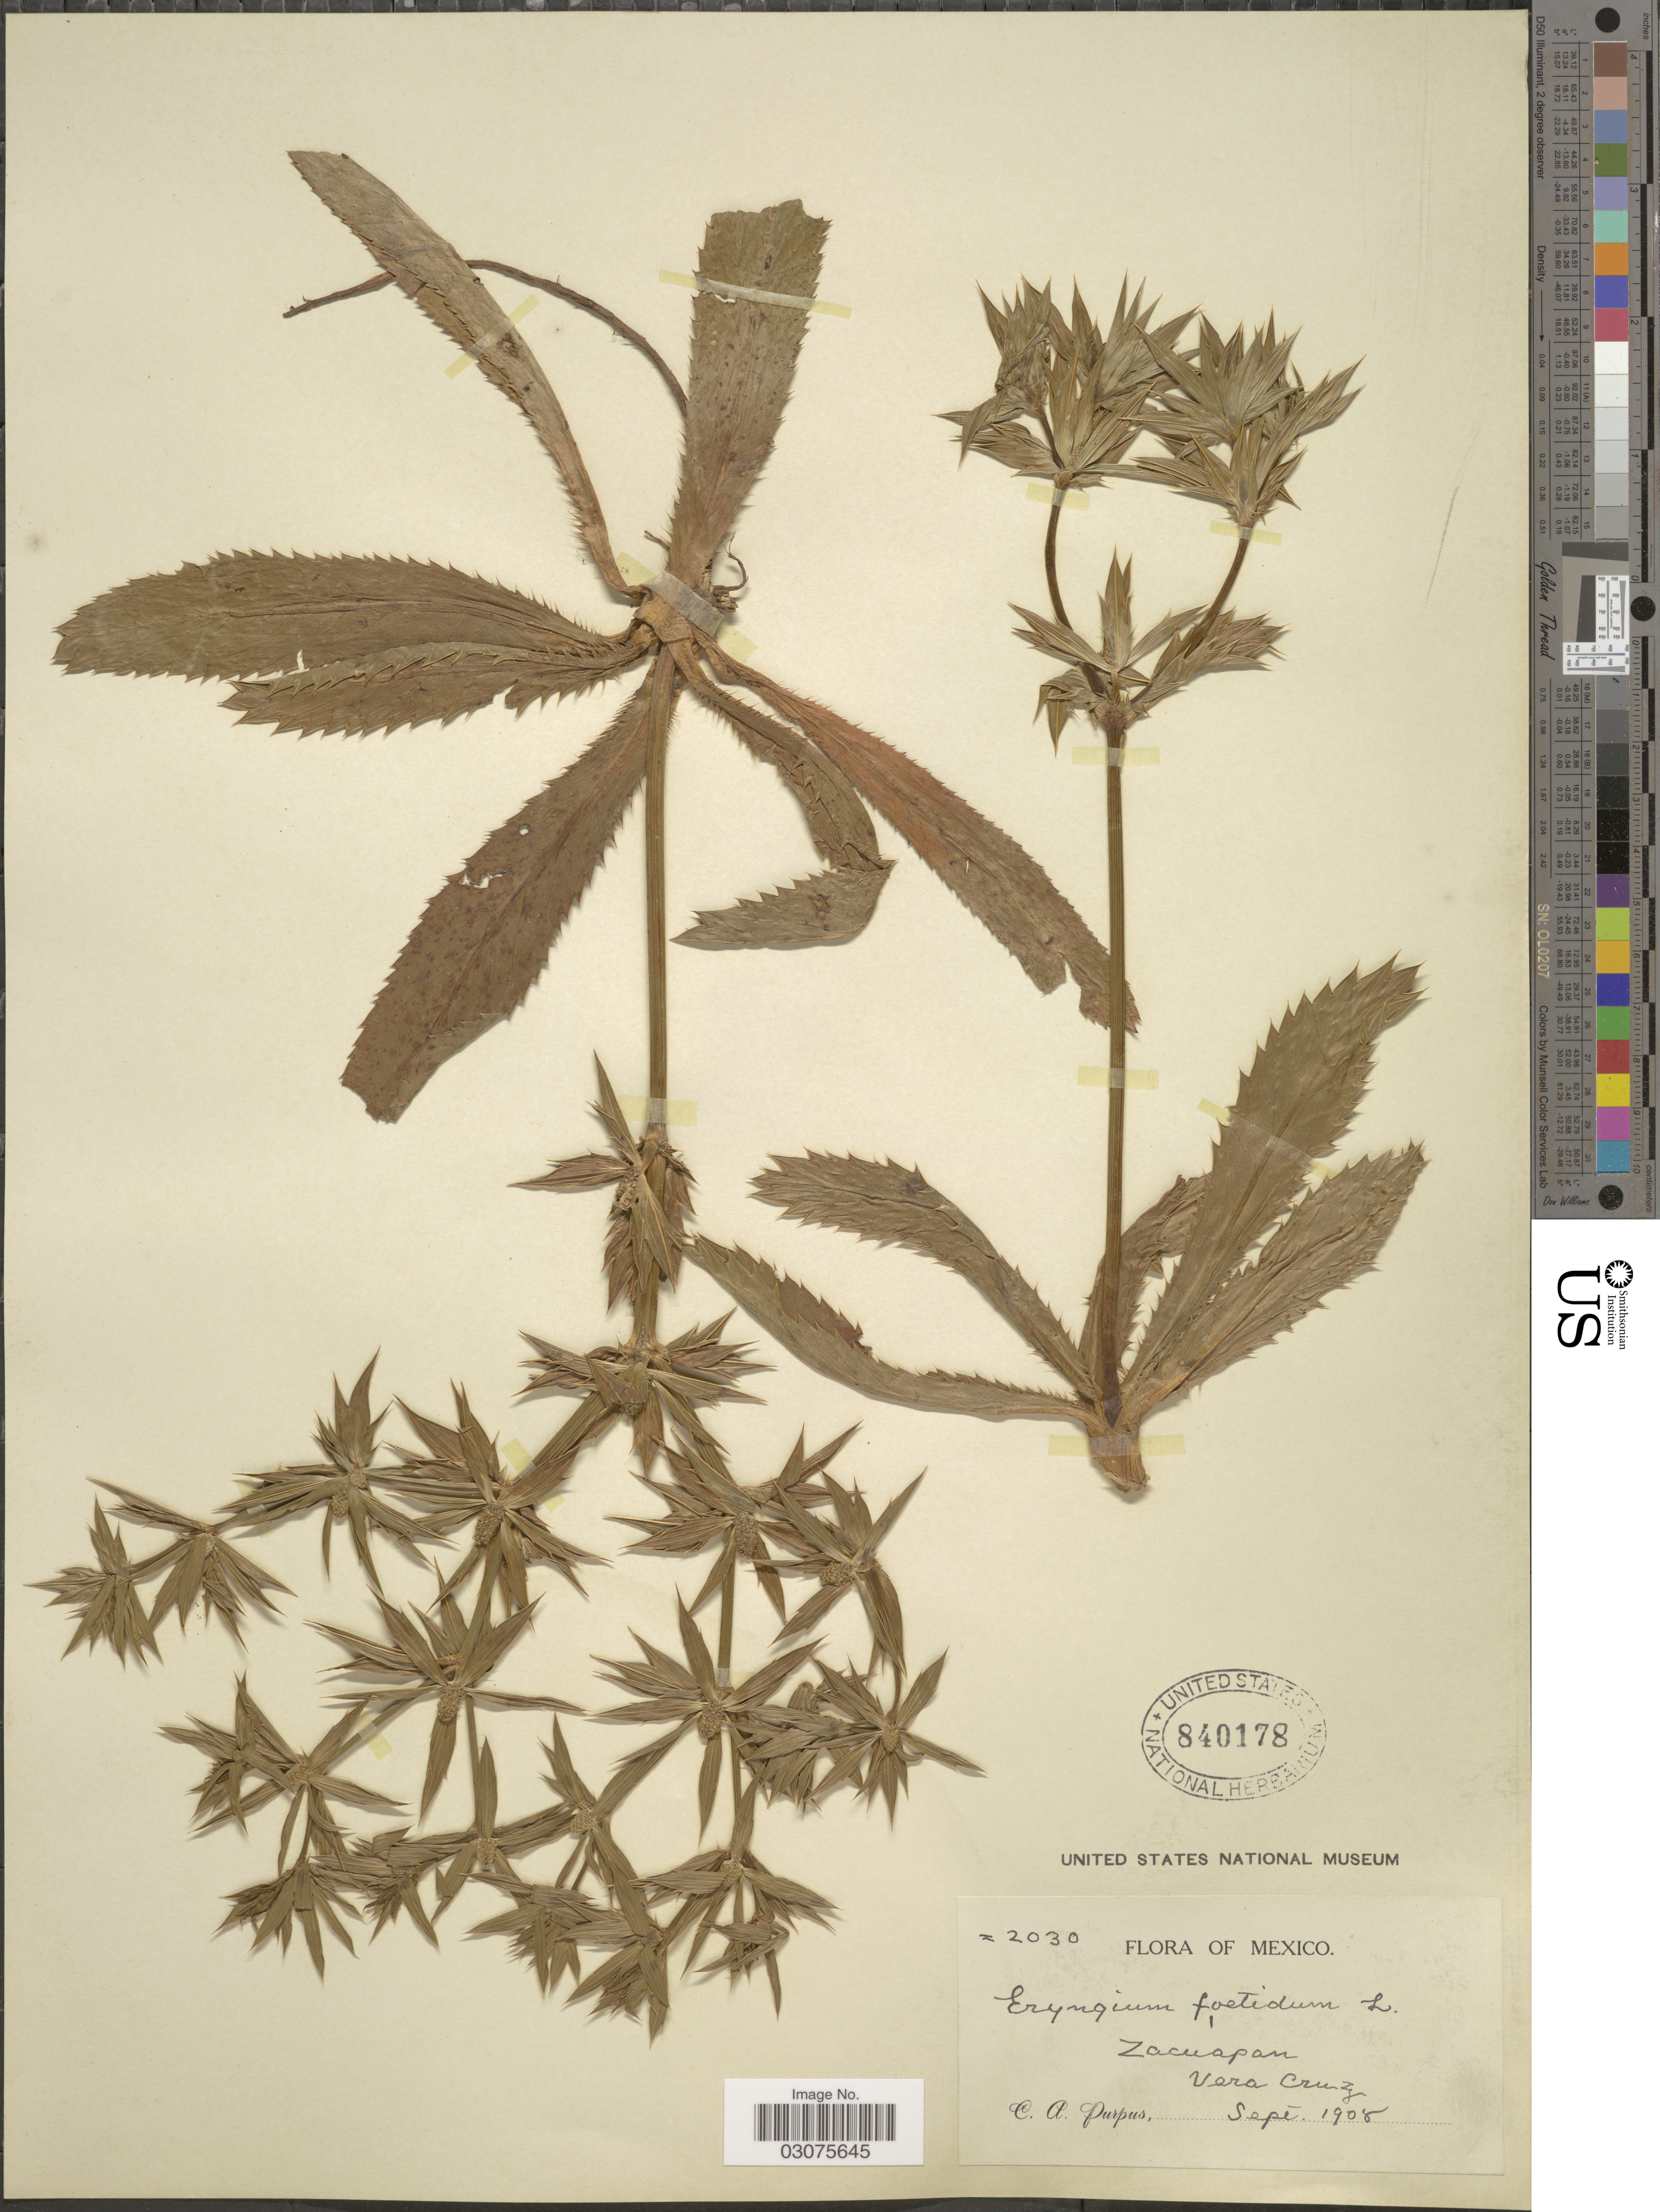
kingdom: Plantae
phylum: Tracheophyta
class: Magnoliopsida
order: Apiales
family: Apiaceae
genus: Eryngium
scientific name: Eryngium foetidum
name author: L.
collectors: C. A. Purpus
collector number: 2030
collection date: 1905-09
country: Mexico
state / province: Veracruz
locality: Zacuapan. Vera Cruz.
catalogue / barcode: US 840178